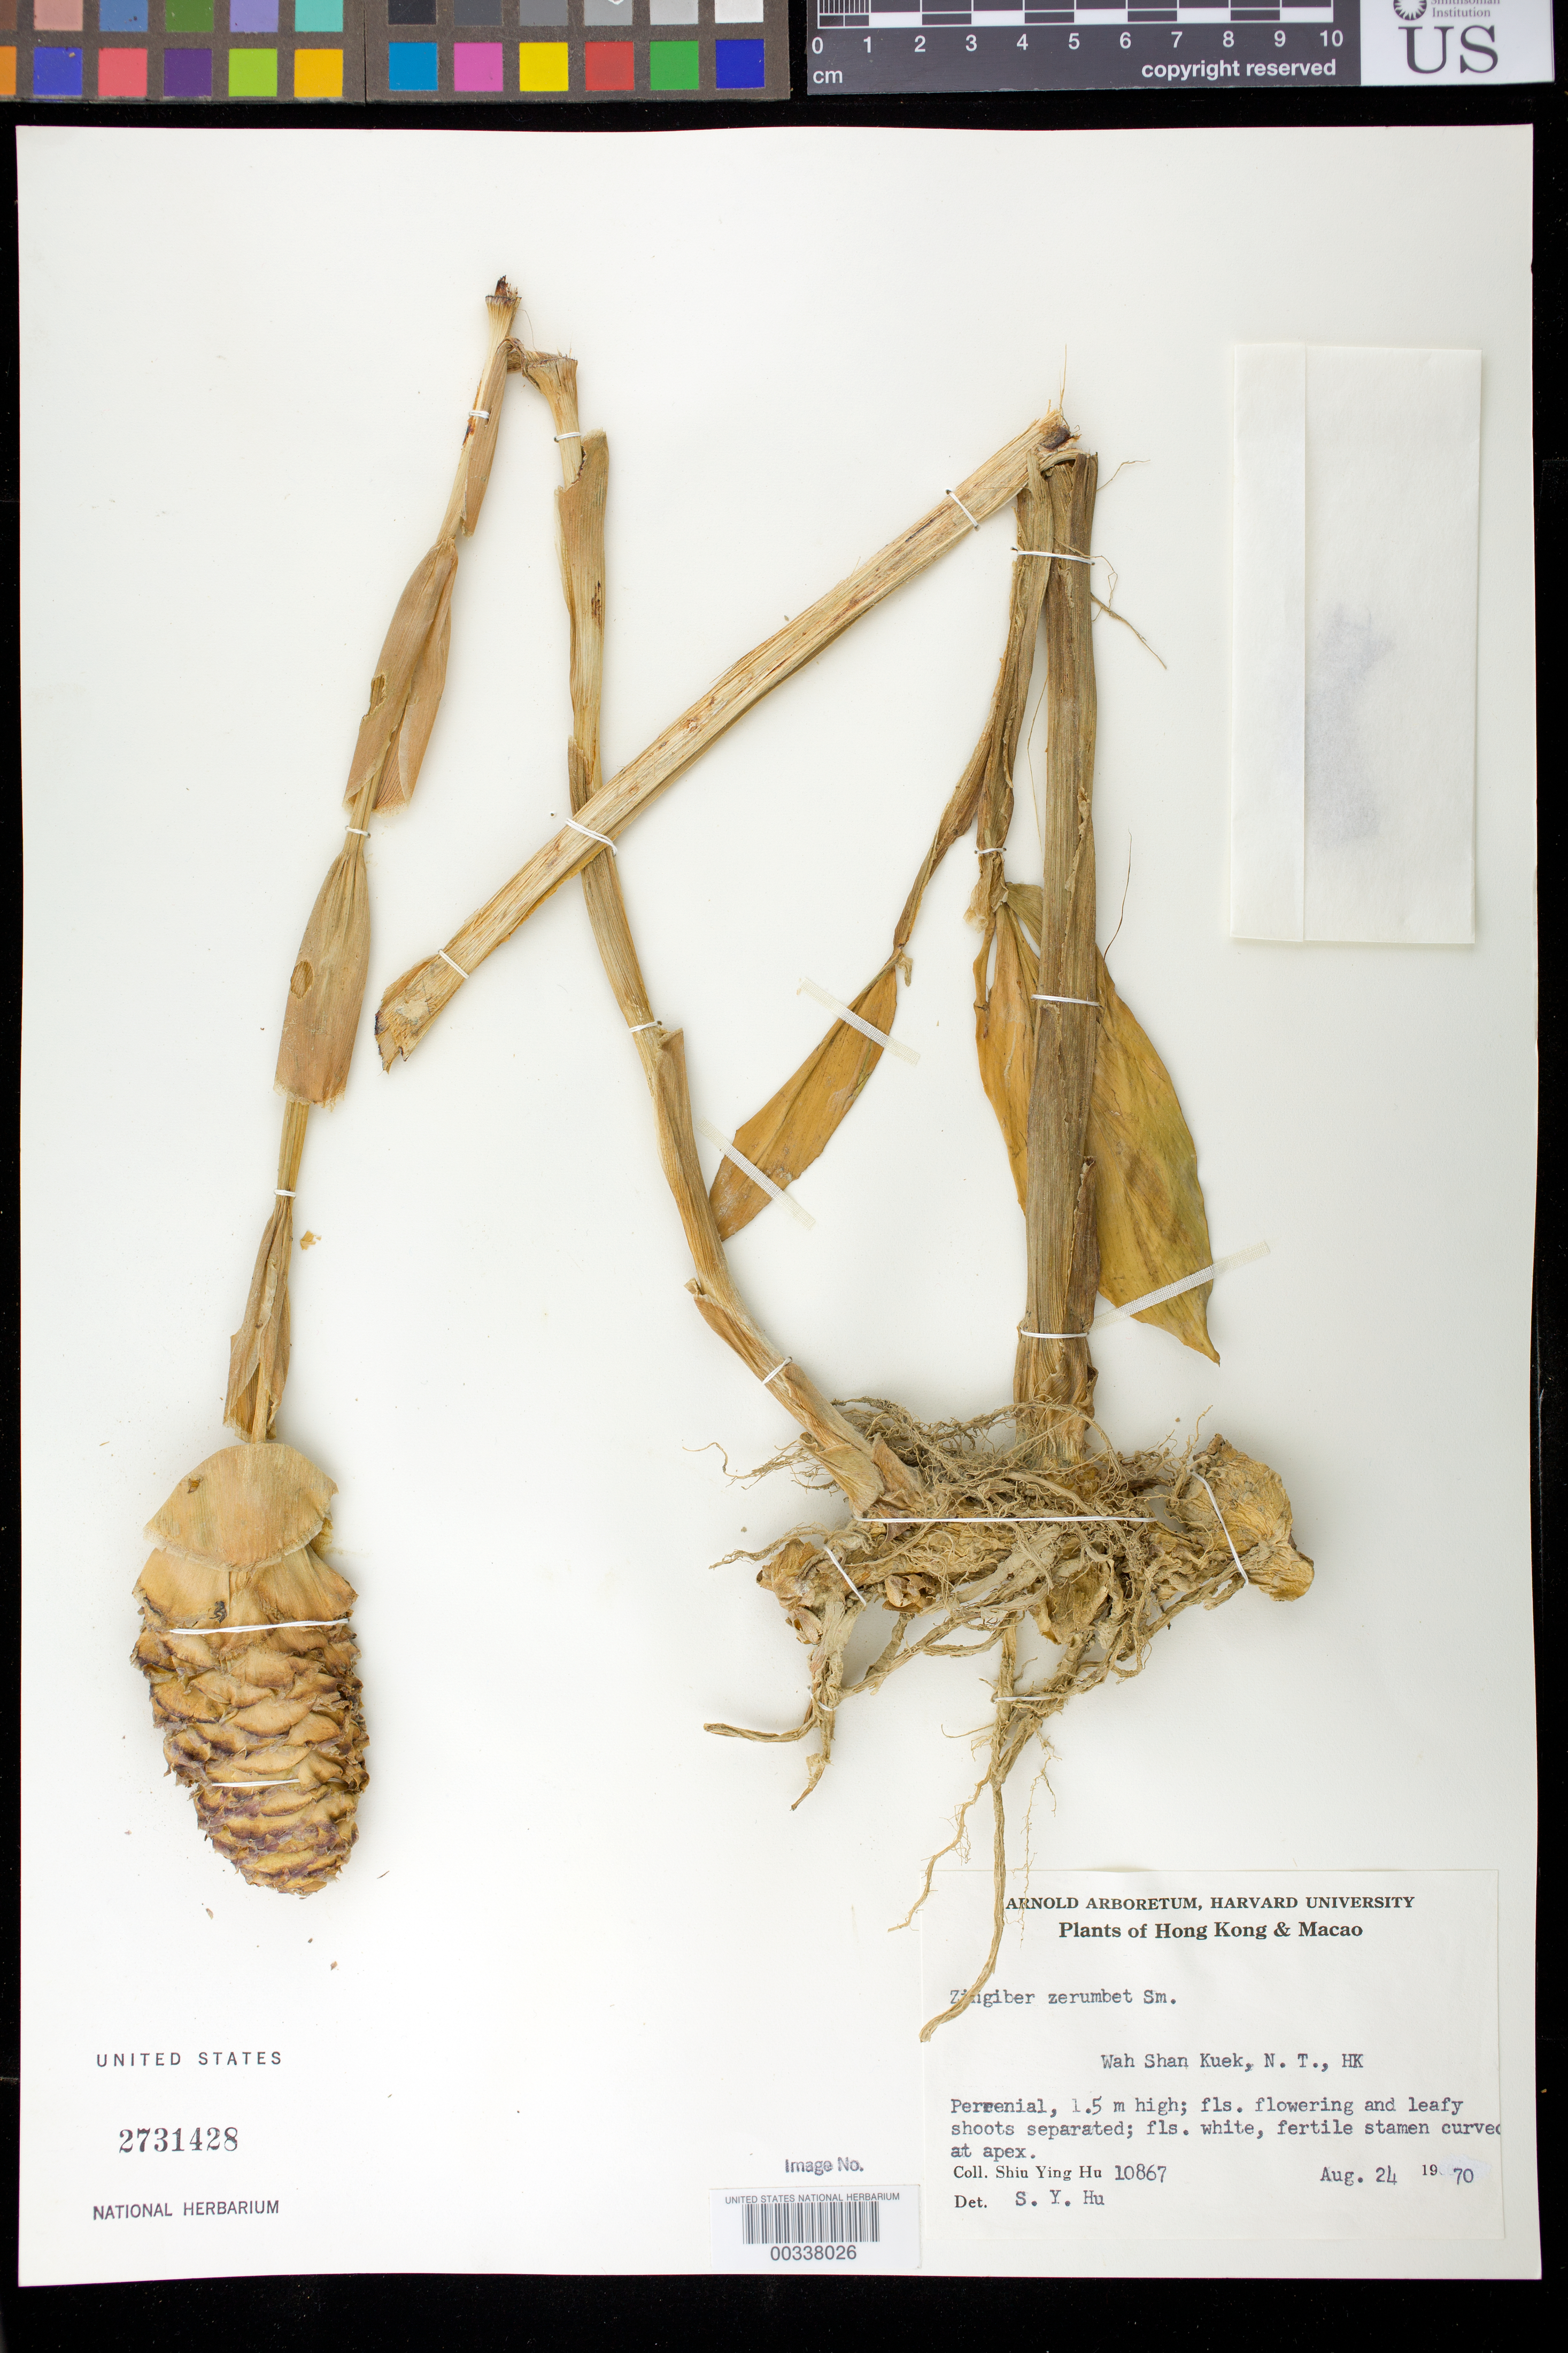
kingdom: Plantae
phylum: Tracheophyta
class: Liliopsida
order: Zingiberales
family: Zingiberaceae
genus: Zingiber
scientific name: Zingiber zerumbet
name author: (L.) Sm.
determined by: Hu, S. Y.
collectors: S. Y. Hu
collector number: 10867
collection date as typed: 24 Aug 1970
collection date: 1970-08-24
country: China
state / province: Hong Kong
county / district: New Territories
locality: Wah shan kuek, n. t., hk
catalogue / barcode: US 2731428